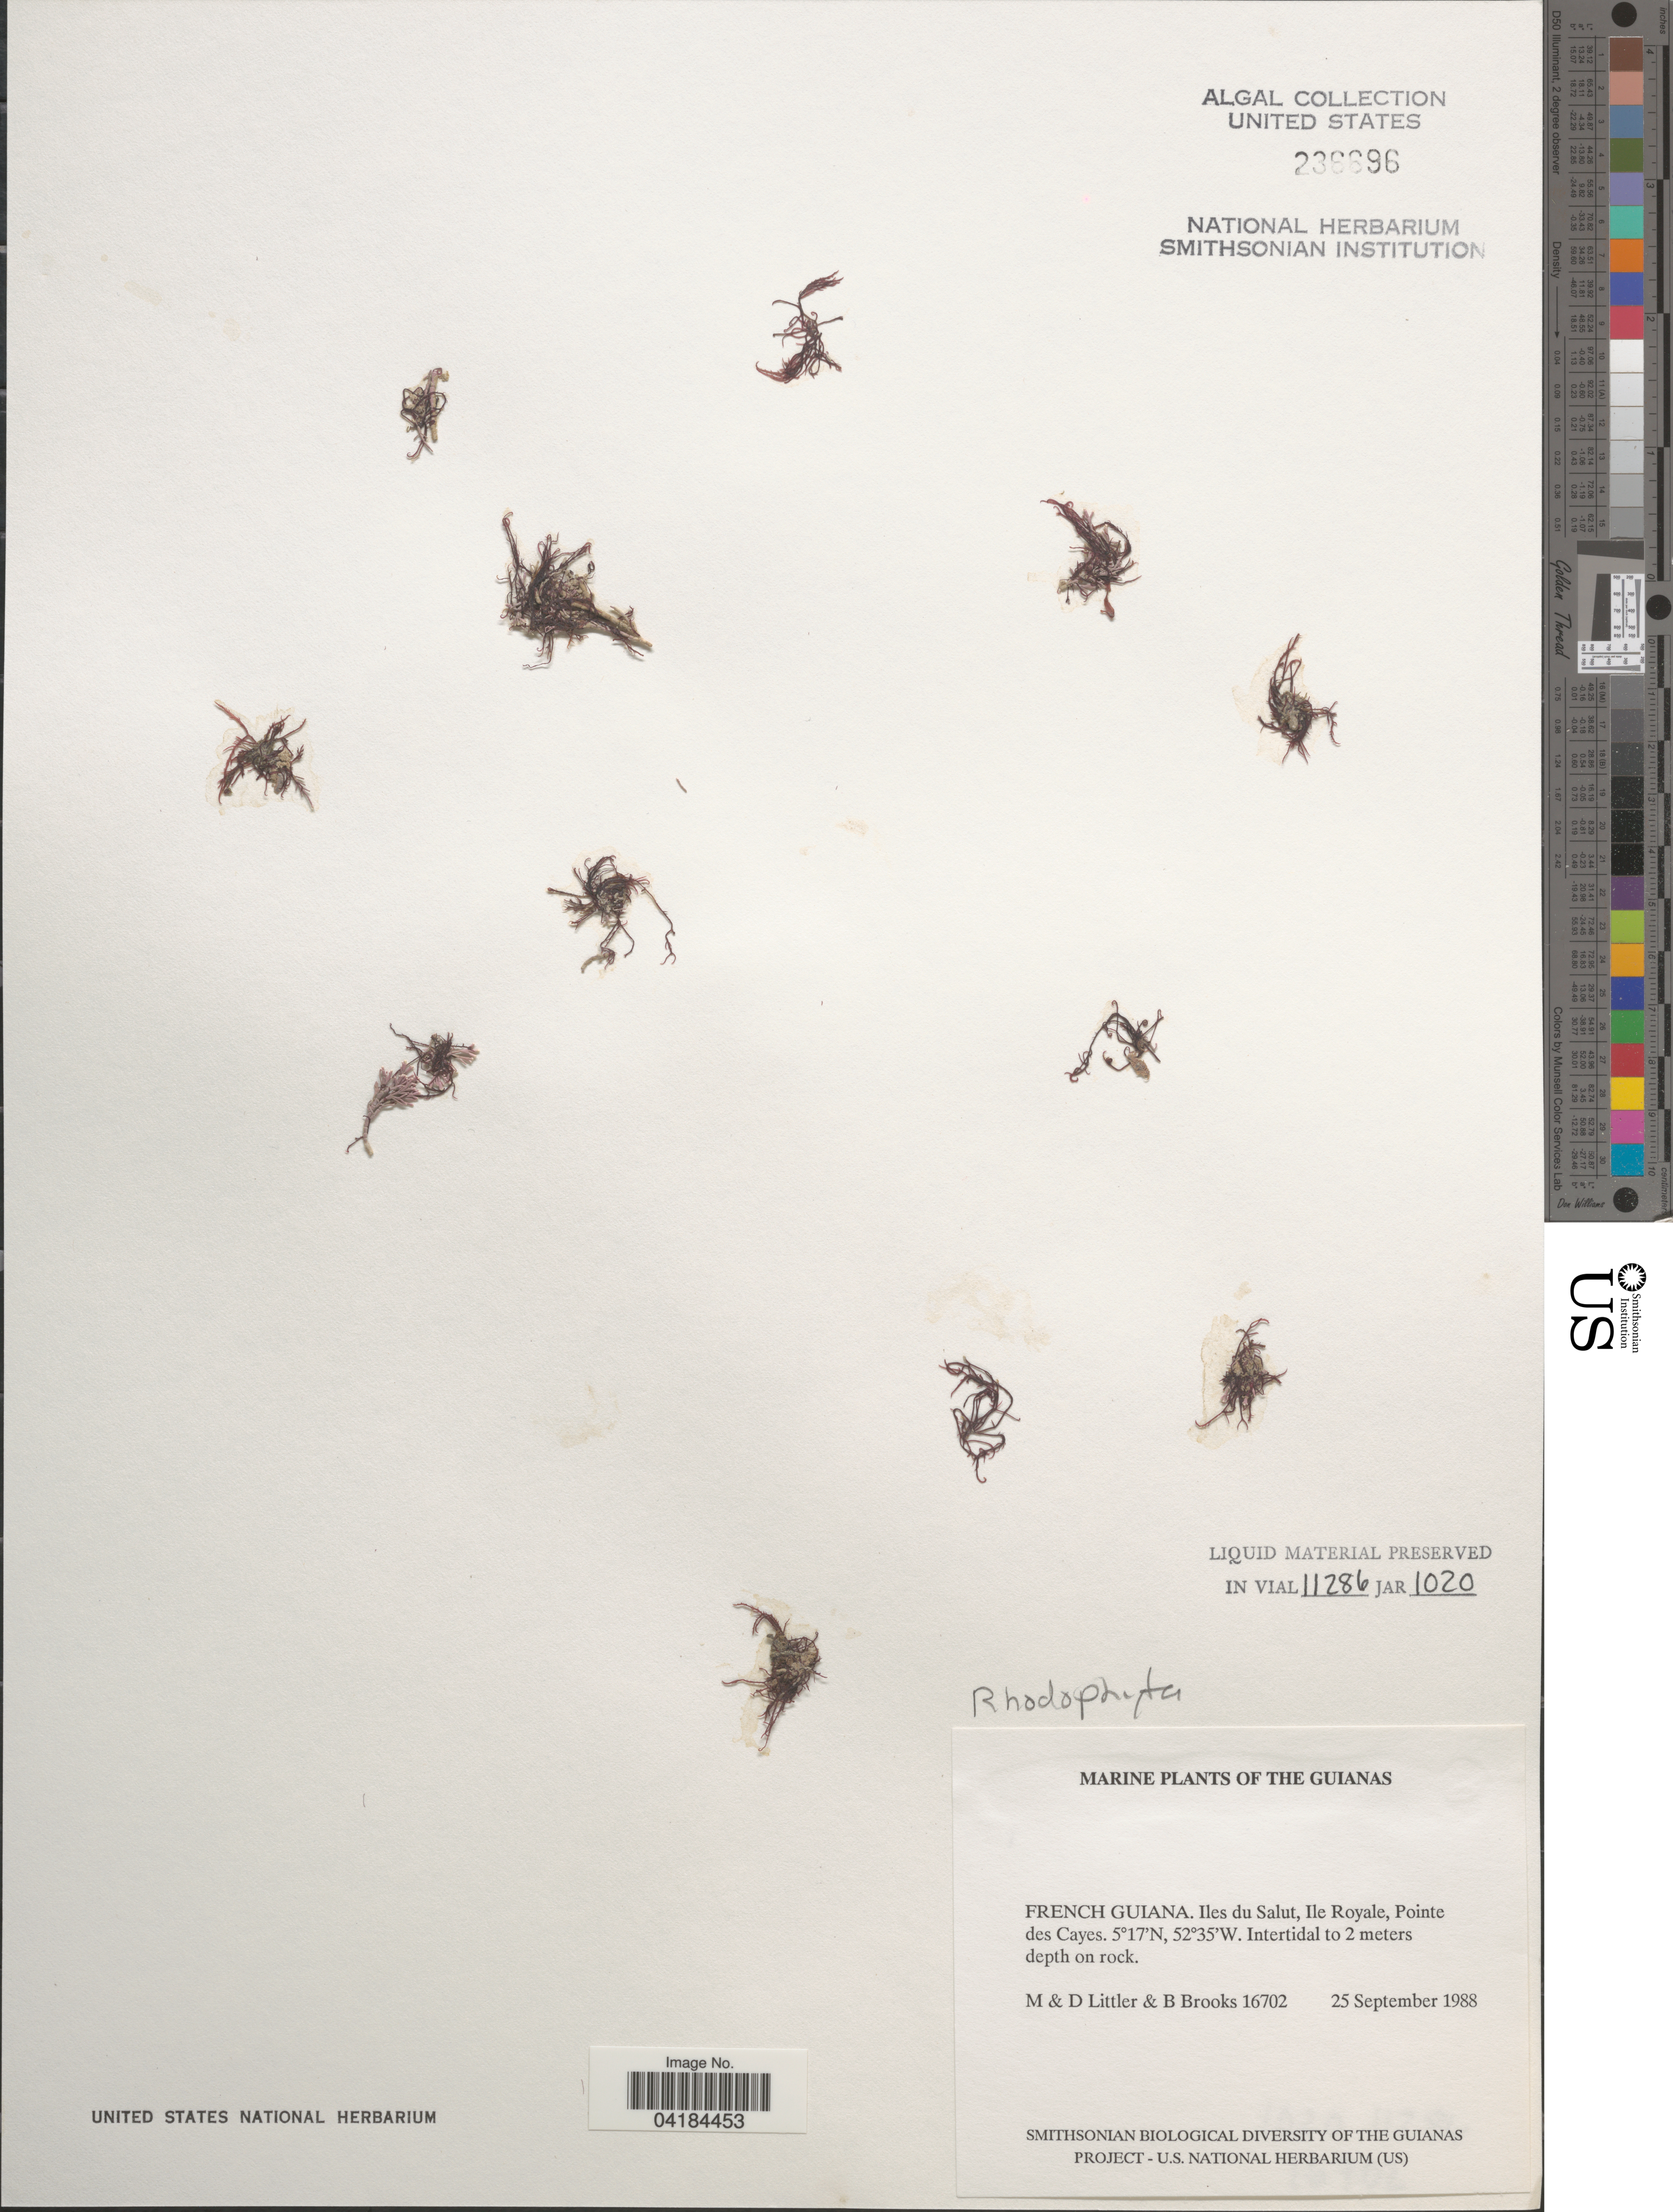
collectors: M. Littler, D. S. Littler & B. Brooks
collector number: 16702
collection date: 1988-09-25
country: French Guiana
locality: The Guianas. Iles du Salut, Ile Royale, Pointe des Cayes.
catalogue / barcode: US 236696